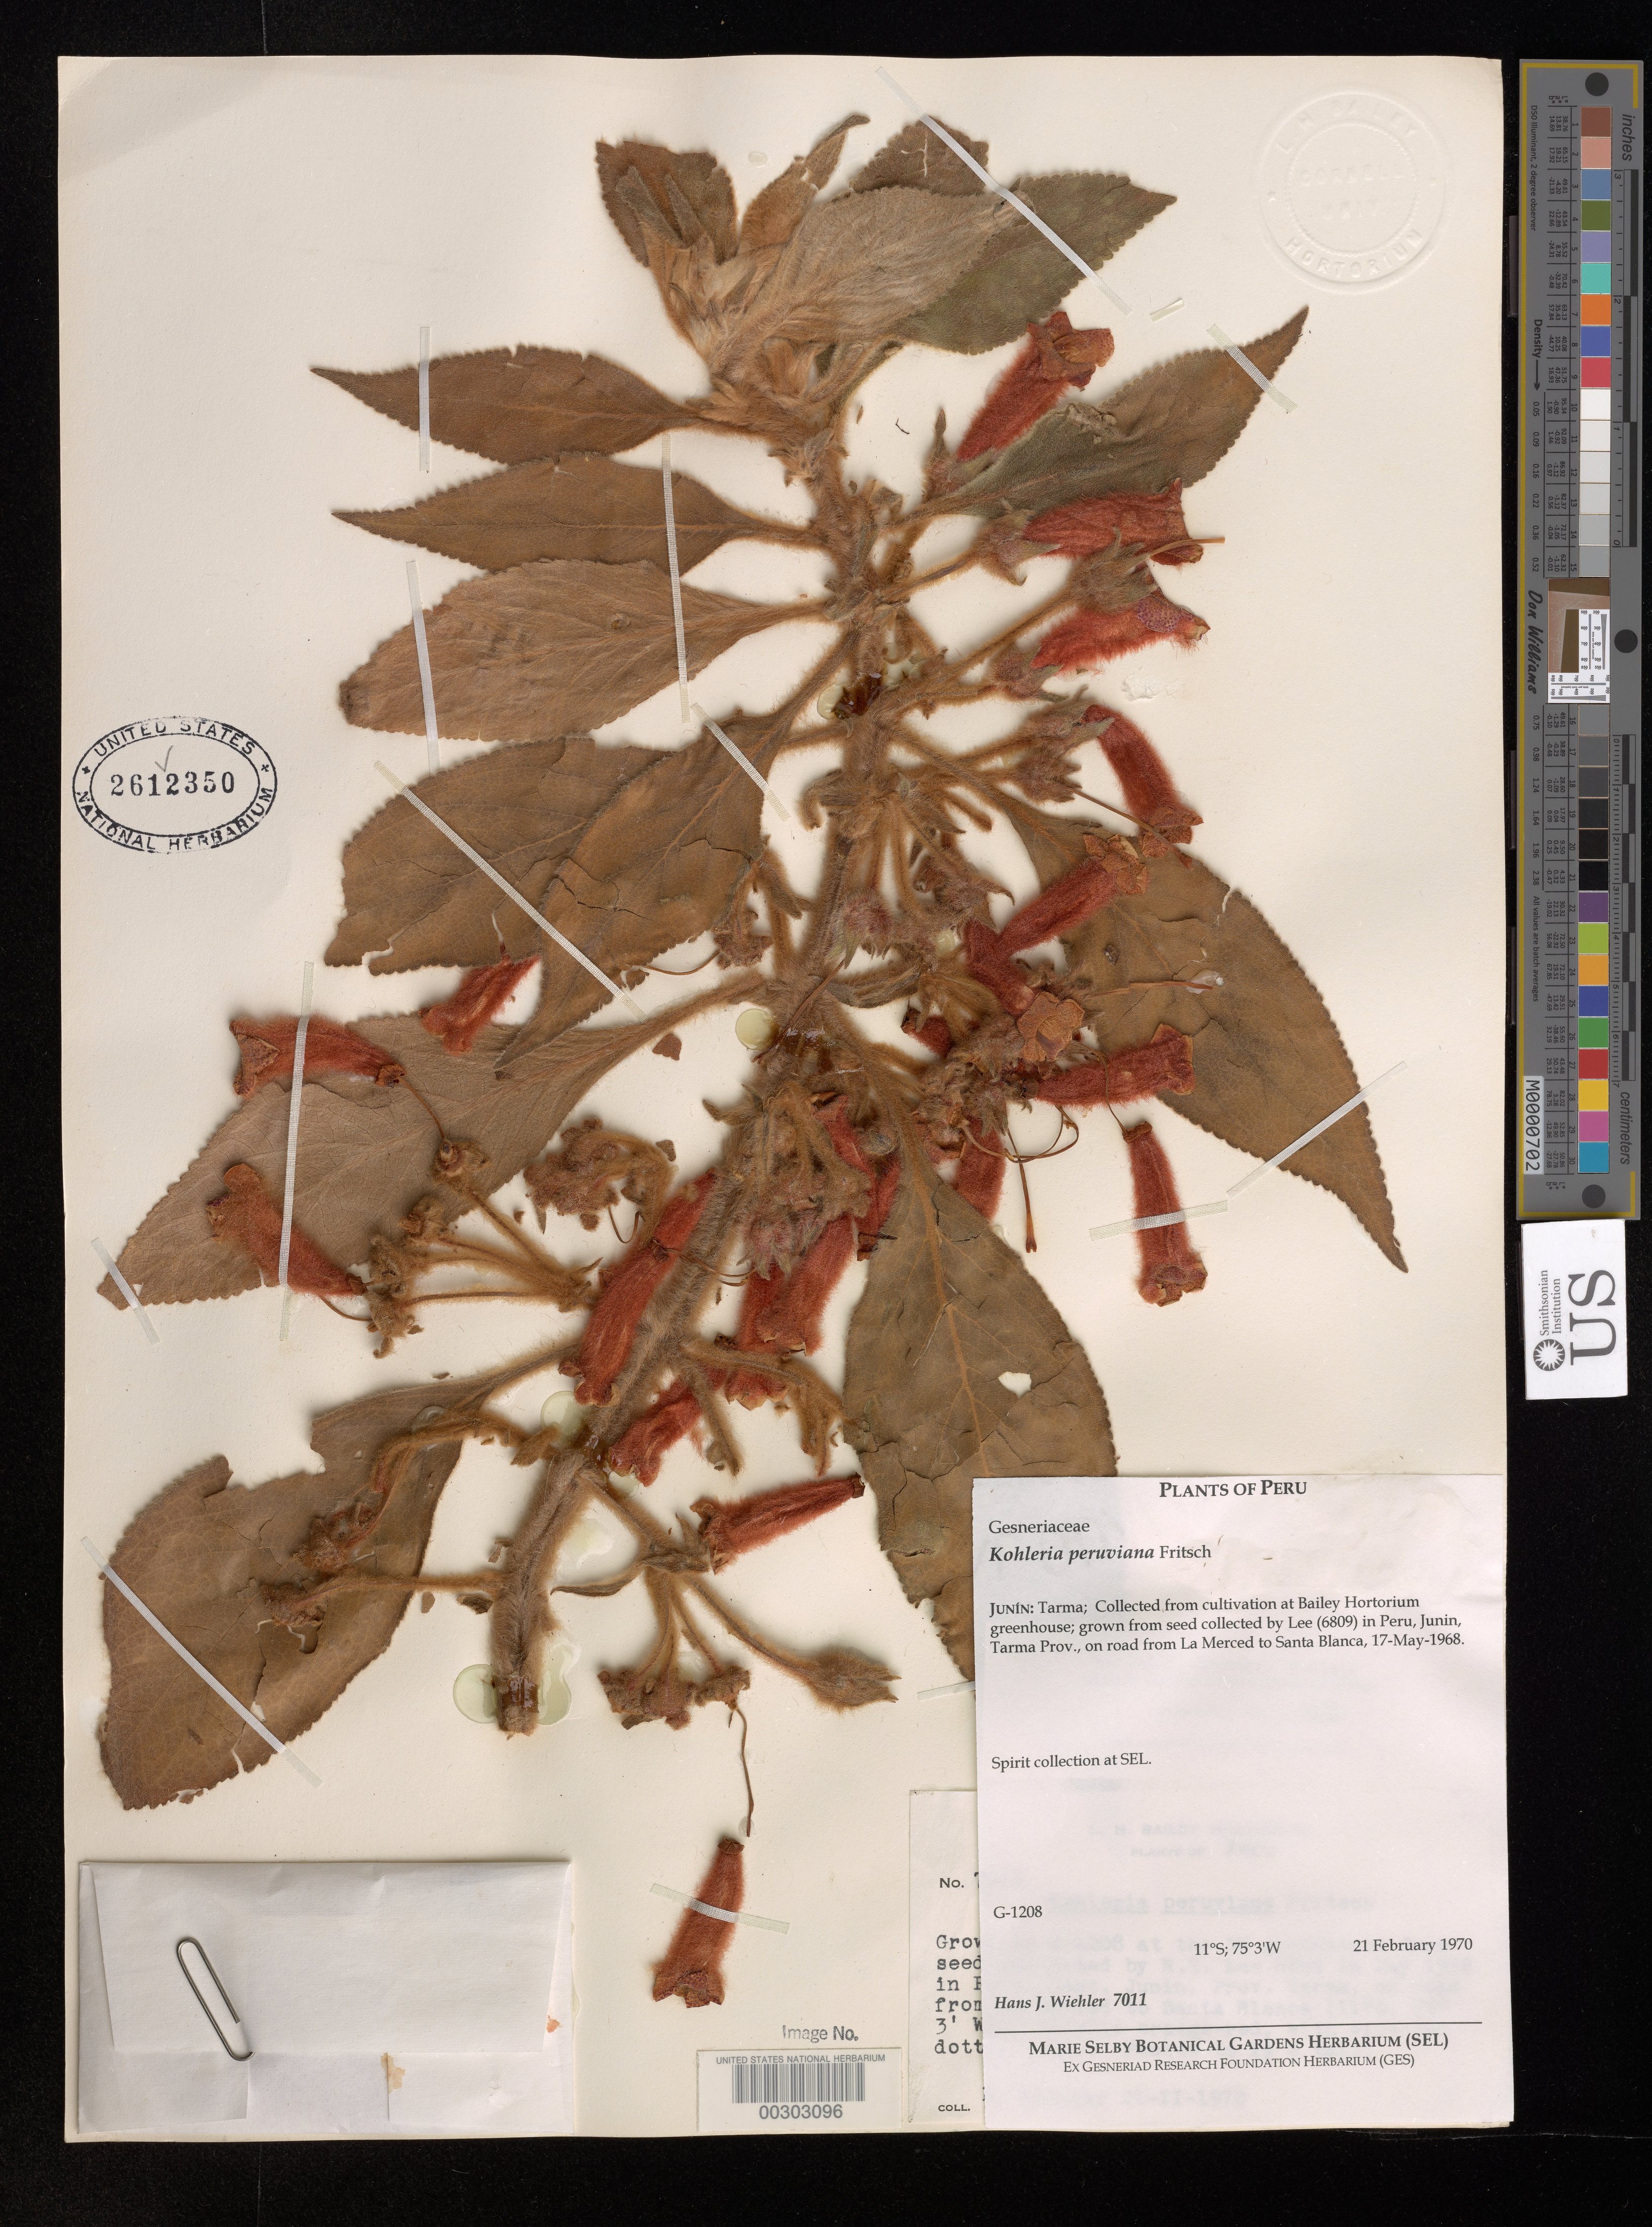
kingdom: Plantae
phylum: Tracheophyta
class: Magnoliopsida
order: Lamiales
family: Gesneriaceae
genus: Kohleria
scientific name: Kohleria peruviana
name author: Fritsch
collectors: H. J. Wiehler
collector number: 7011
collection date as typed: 21 February 1970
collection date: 1970-02-21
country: United States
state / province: New York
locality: Bailey Hortorium, Cornell University, Ithaca.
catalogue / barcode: US 2612350